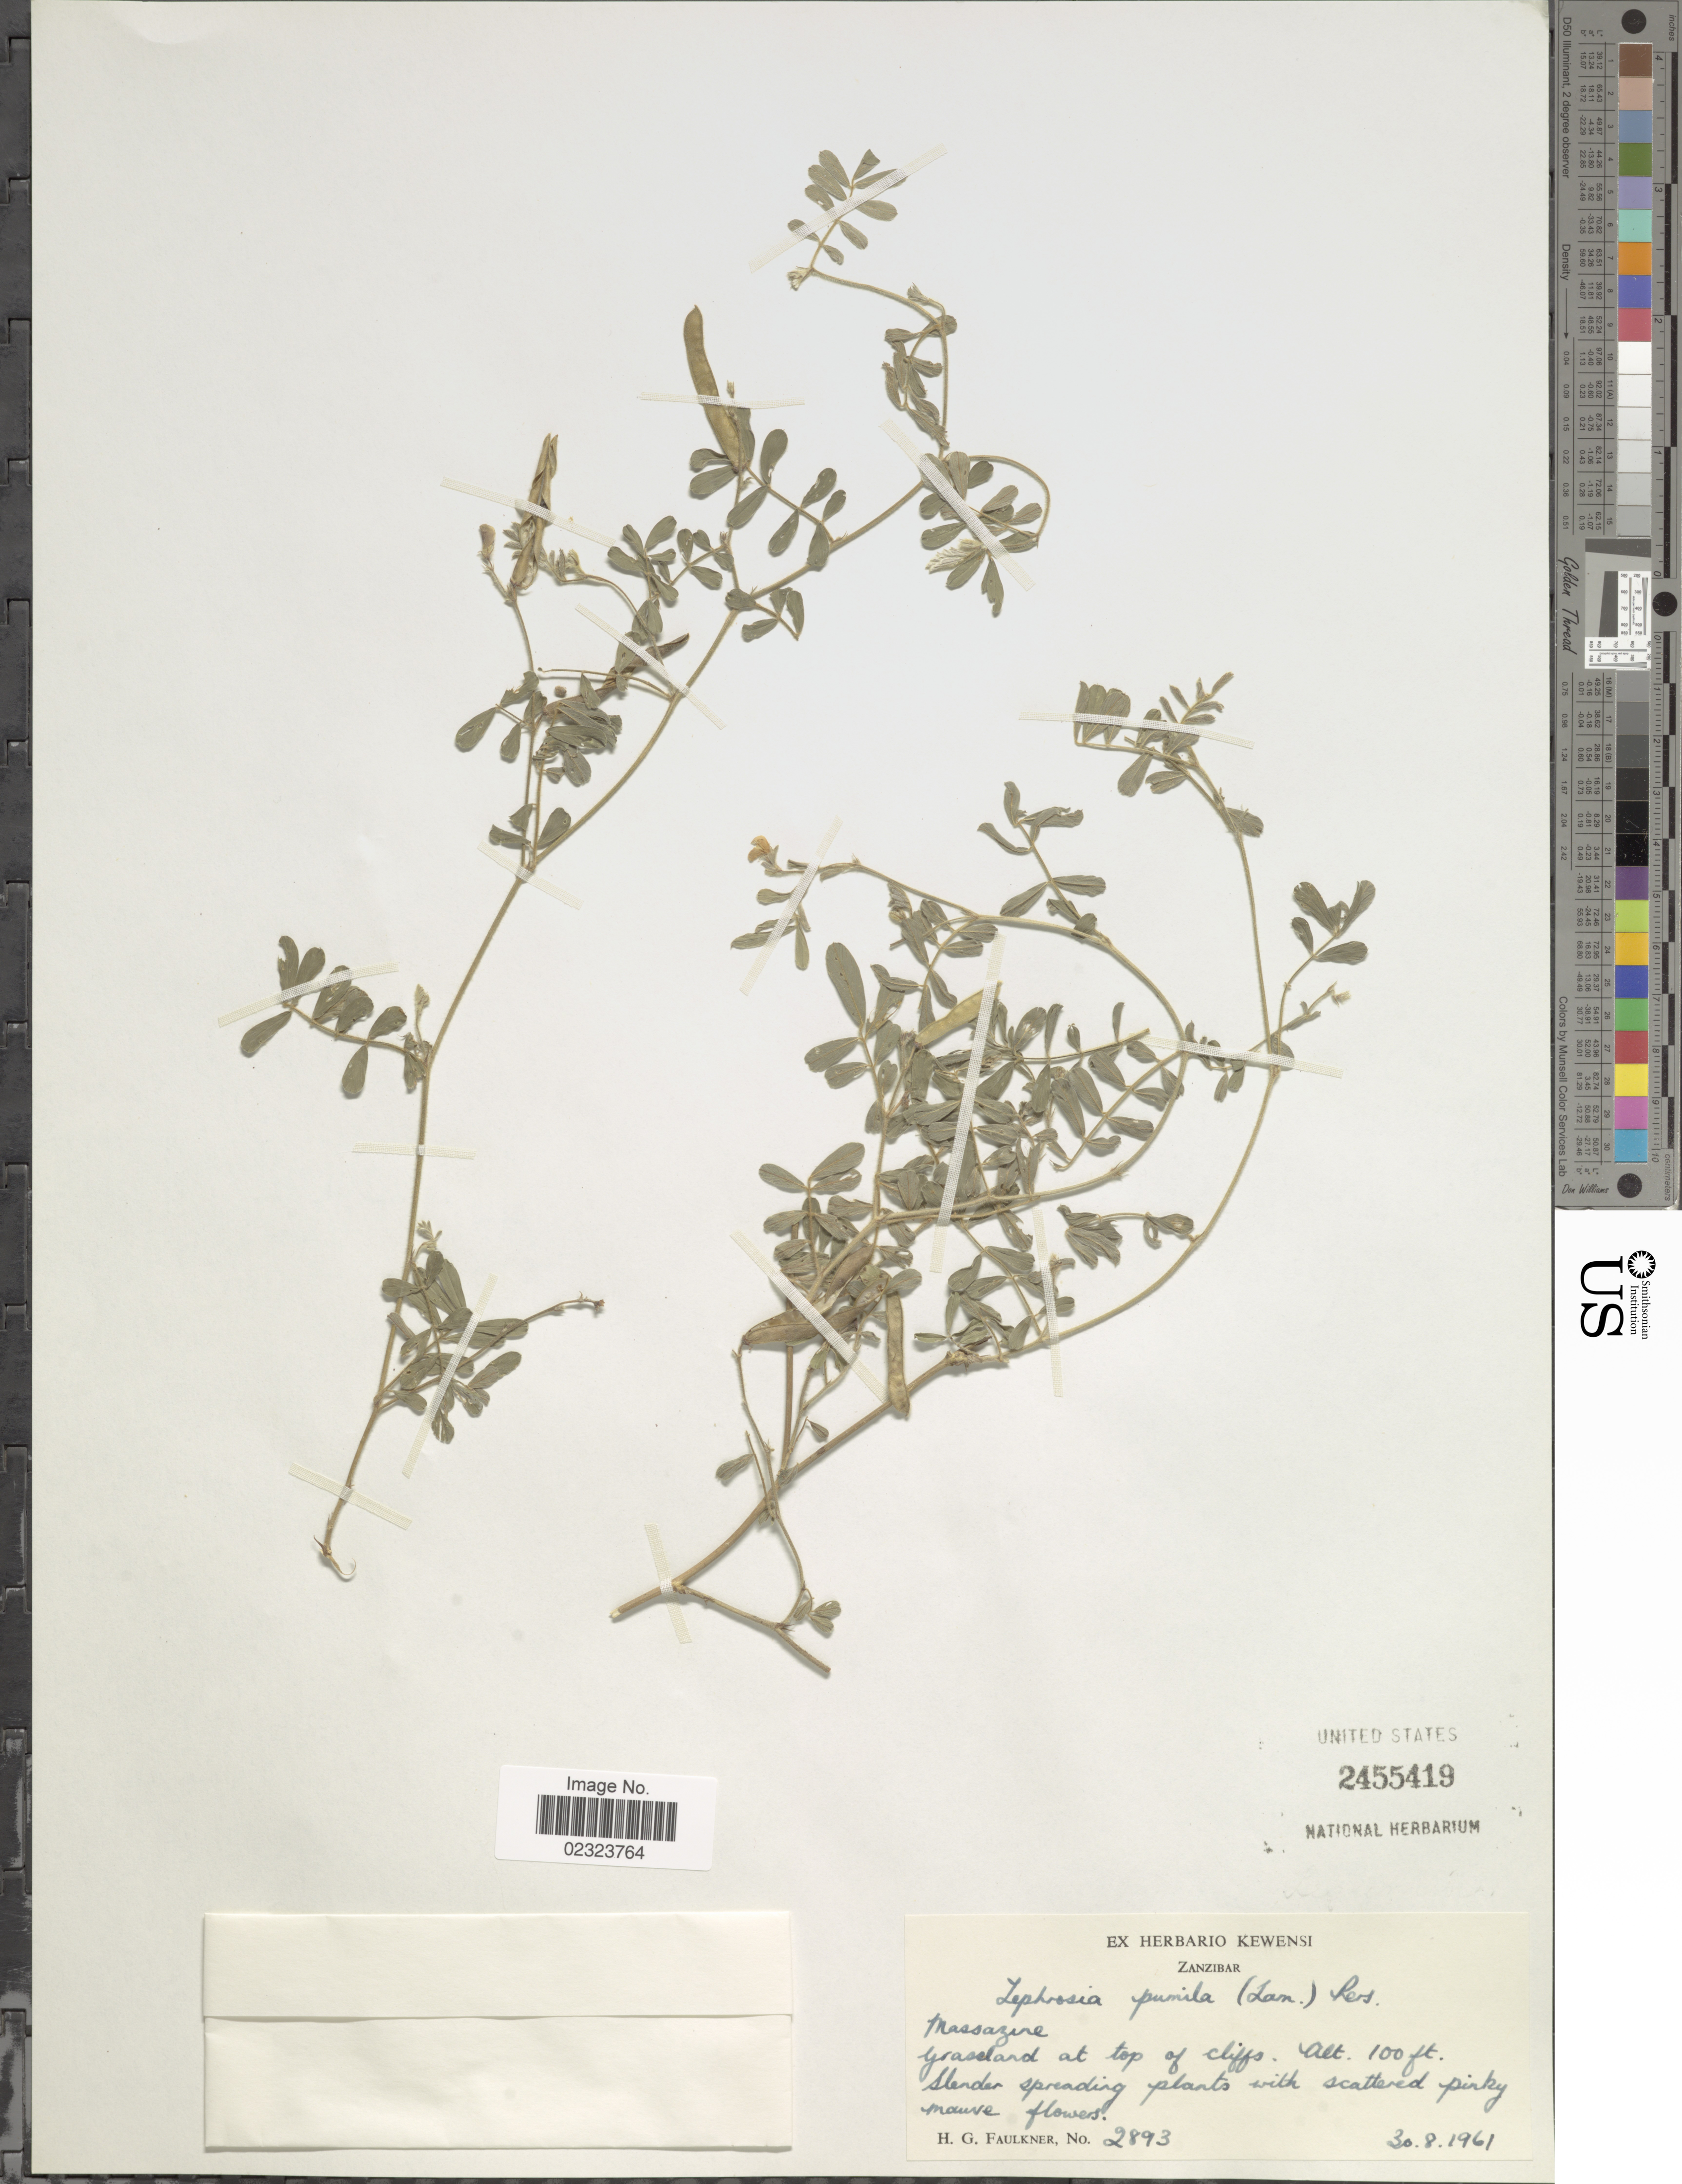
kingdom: Plantae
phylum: Tracheophyta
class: Magnoliopsida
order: Fabales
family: Fabaceae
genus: Tephrosia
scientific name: Tephrosia pumila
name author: (Lam.) Pers.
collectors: H. Faulkner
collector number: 2893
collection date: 1961-08-30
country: Tanzania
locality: Massazene, grassland at top of cliffs. Zanzibar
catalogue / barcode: US 2455419